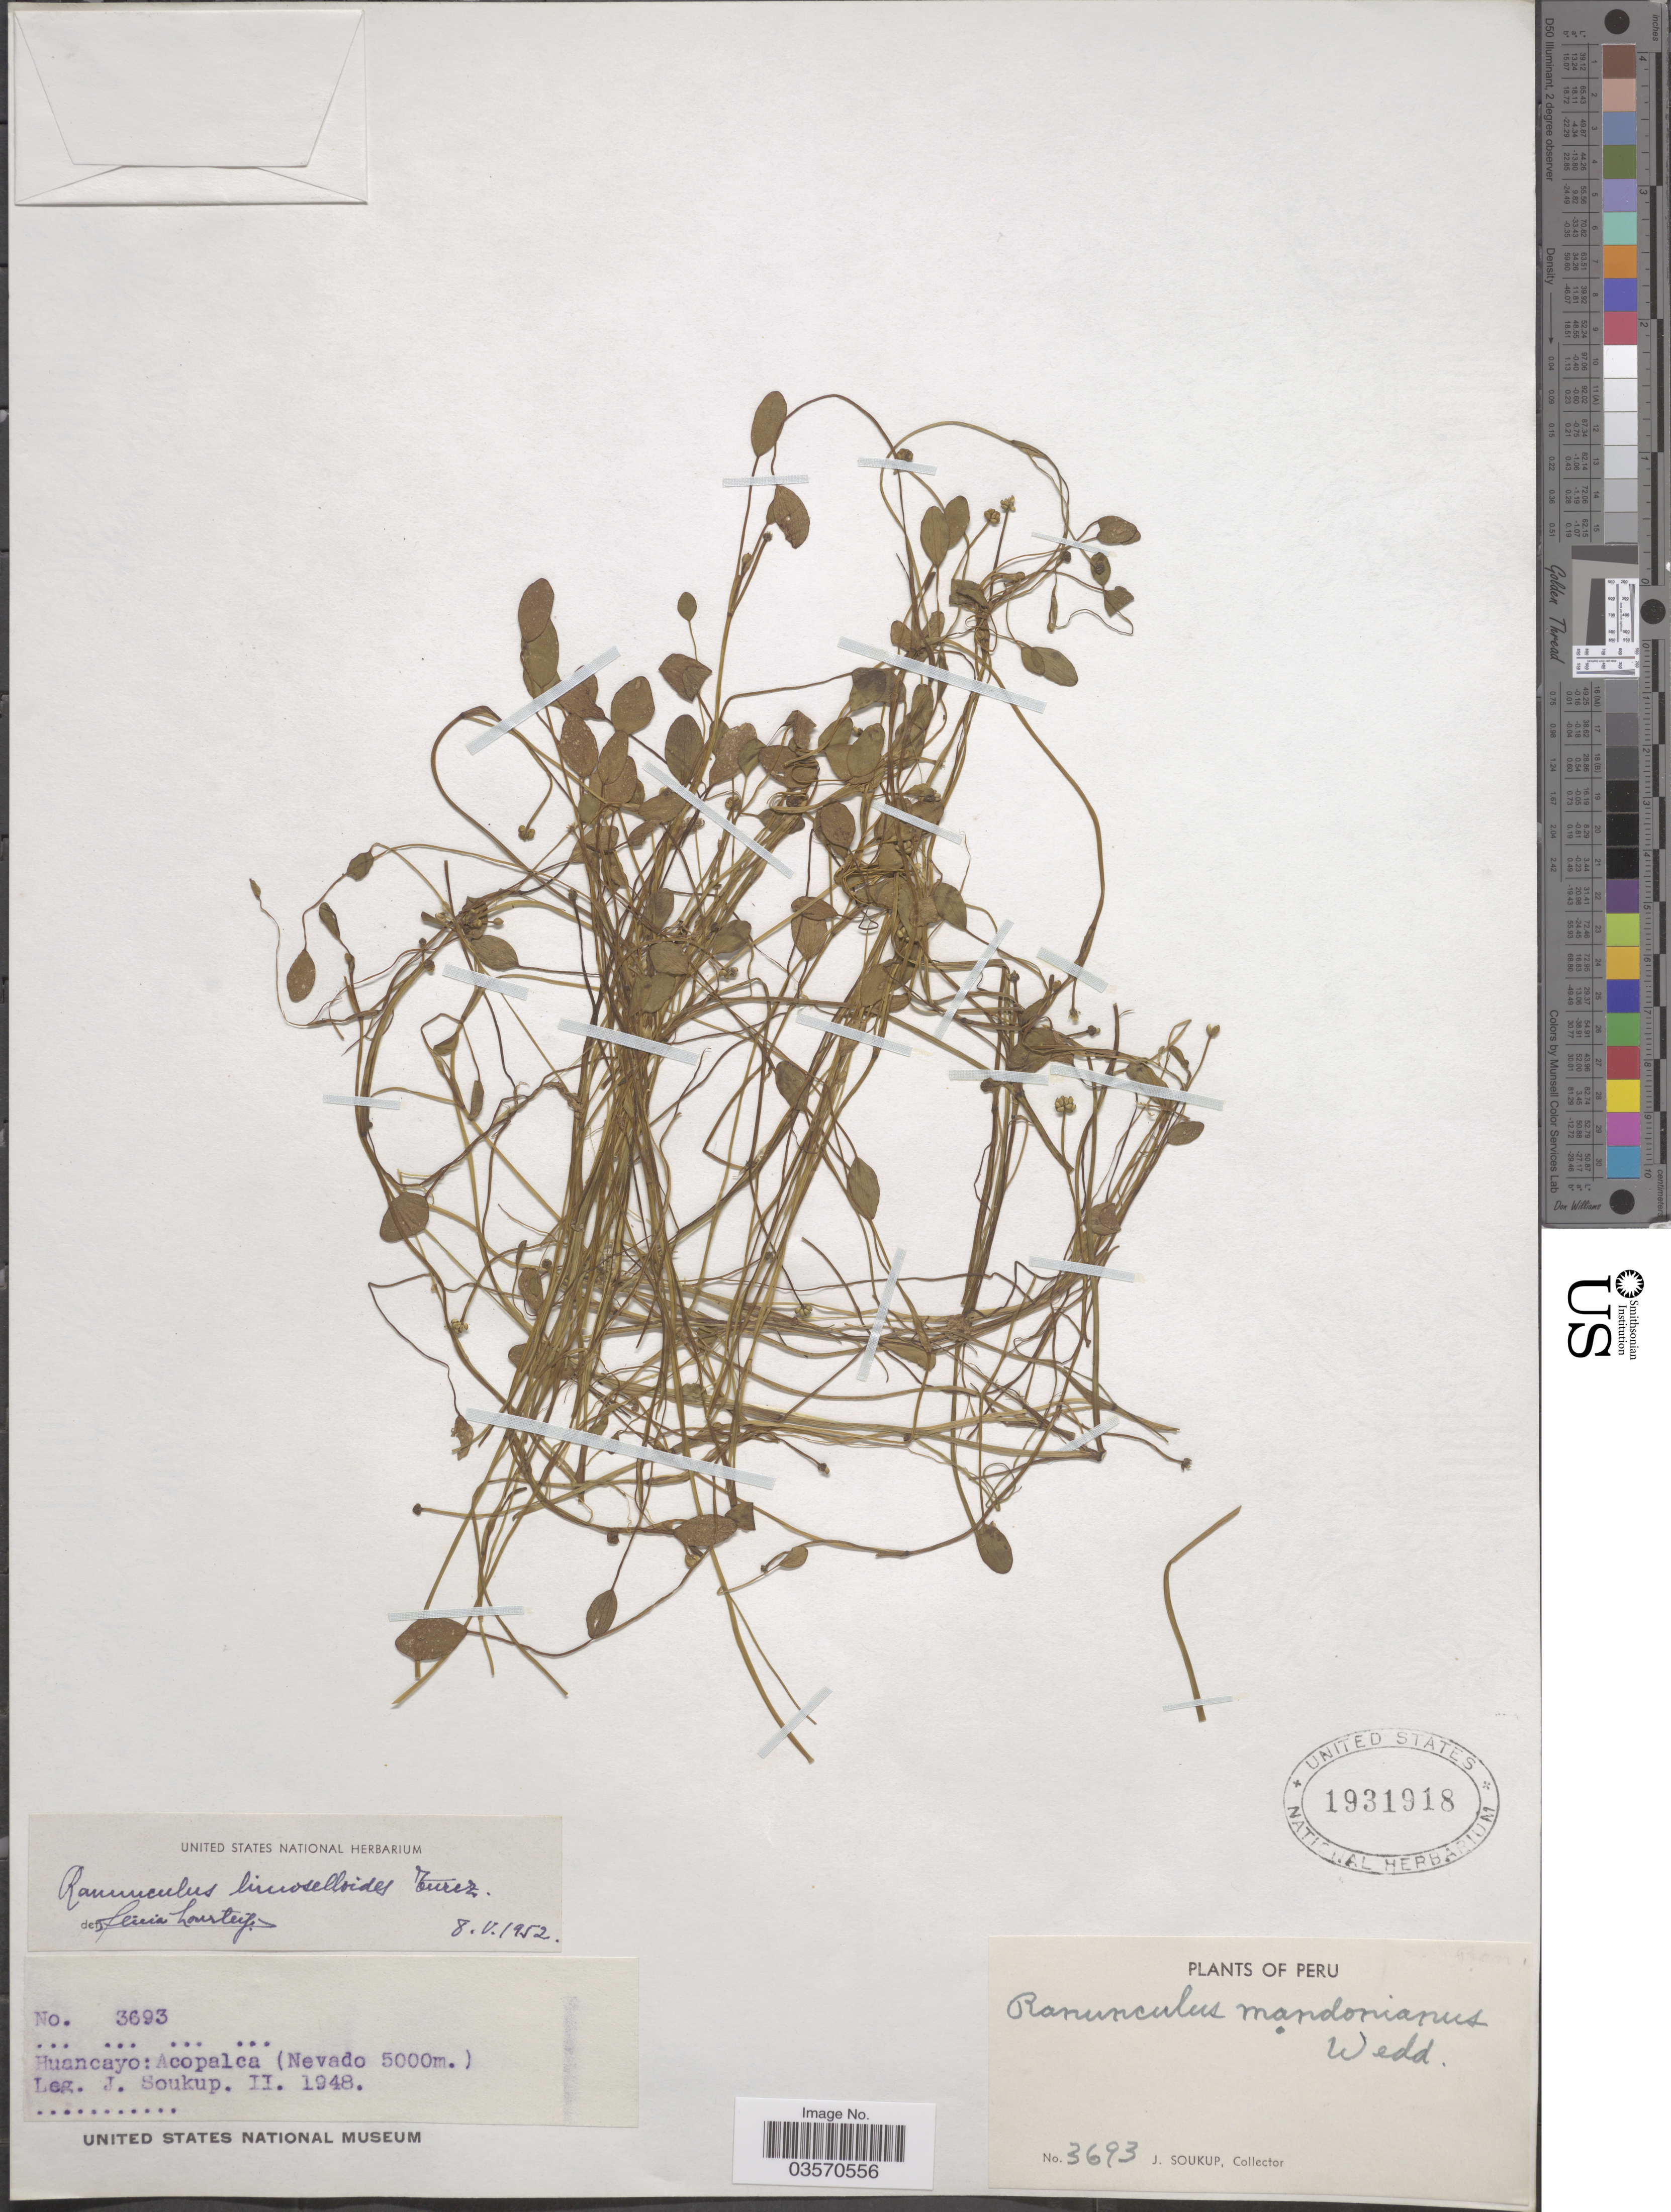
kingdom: Plantae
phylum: Tracheophyta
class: Magnoliopsida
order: Ranunculales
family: Ranunculaceae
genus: Ranunculus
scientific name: Ranunculus limoselloides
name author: Turcz.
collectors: J. Soukup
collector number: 3693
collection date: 1948-02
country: Peru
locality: Huancayo: Acopalca (Nevado).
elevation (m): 5000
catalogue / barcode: US 1931918